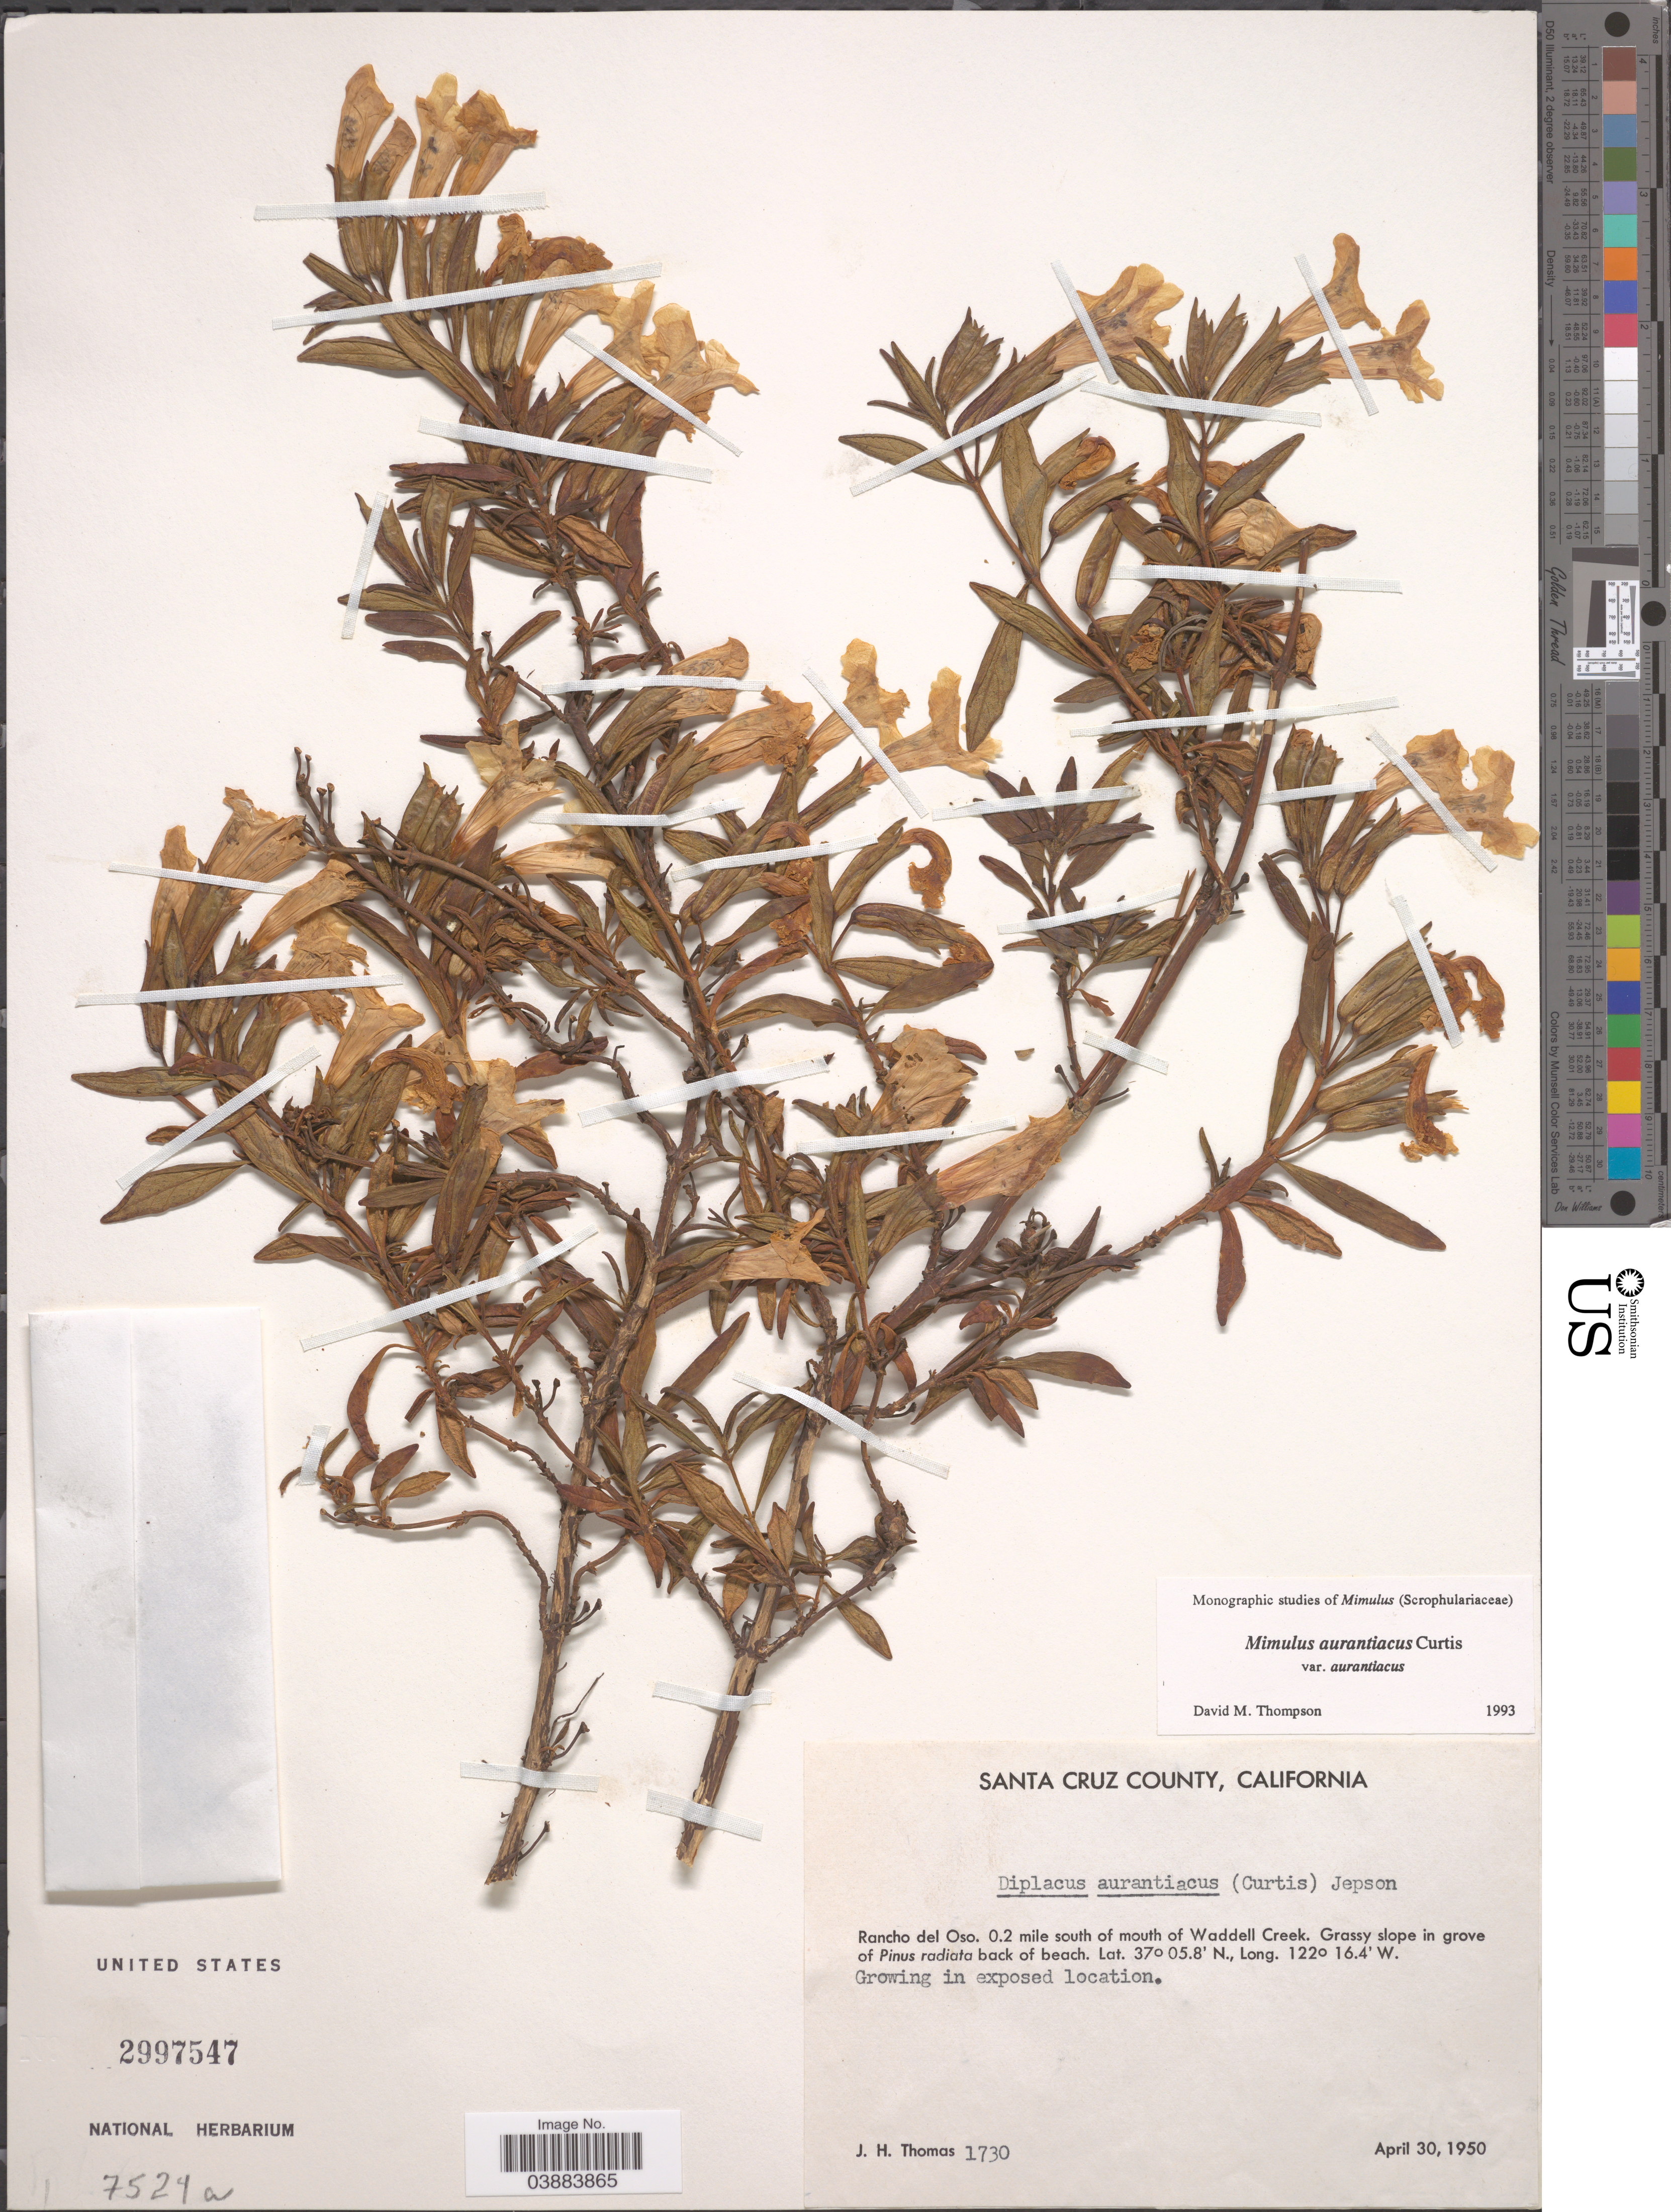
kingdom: Plantae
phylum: Tracheophyta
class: Magnoliopsida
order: Lamiales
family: Phrymaceae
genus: Diplacus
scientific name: Diplacus aurantiacus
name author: (Curtis) Jeps.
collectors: J. H. Thomas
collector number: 1730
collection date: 1950-04-30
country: United States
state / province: California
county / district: Santa Cruz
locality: Santa Cruz County. Rancho del Oso, 0.2 mile south of mouth of Waddell Creek.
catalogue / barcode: US 2997547